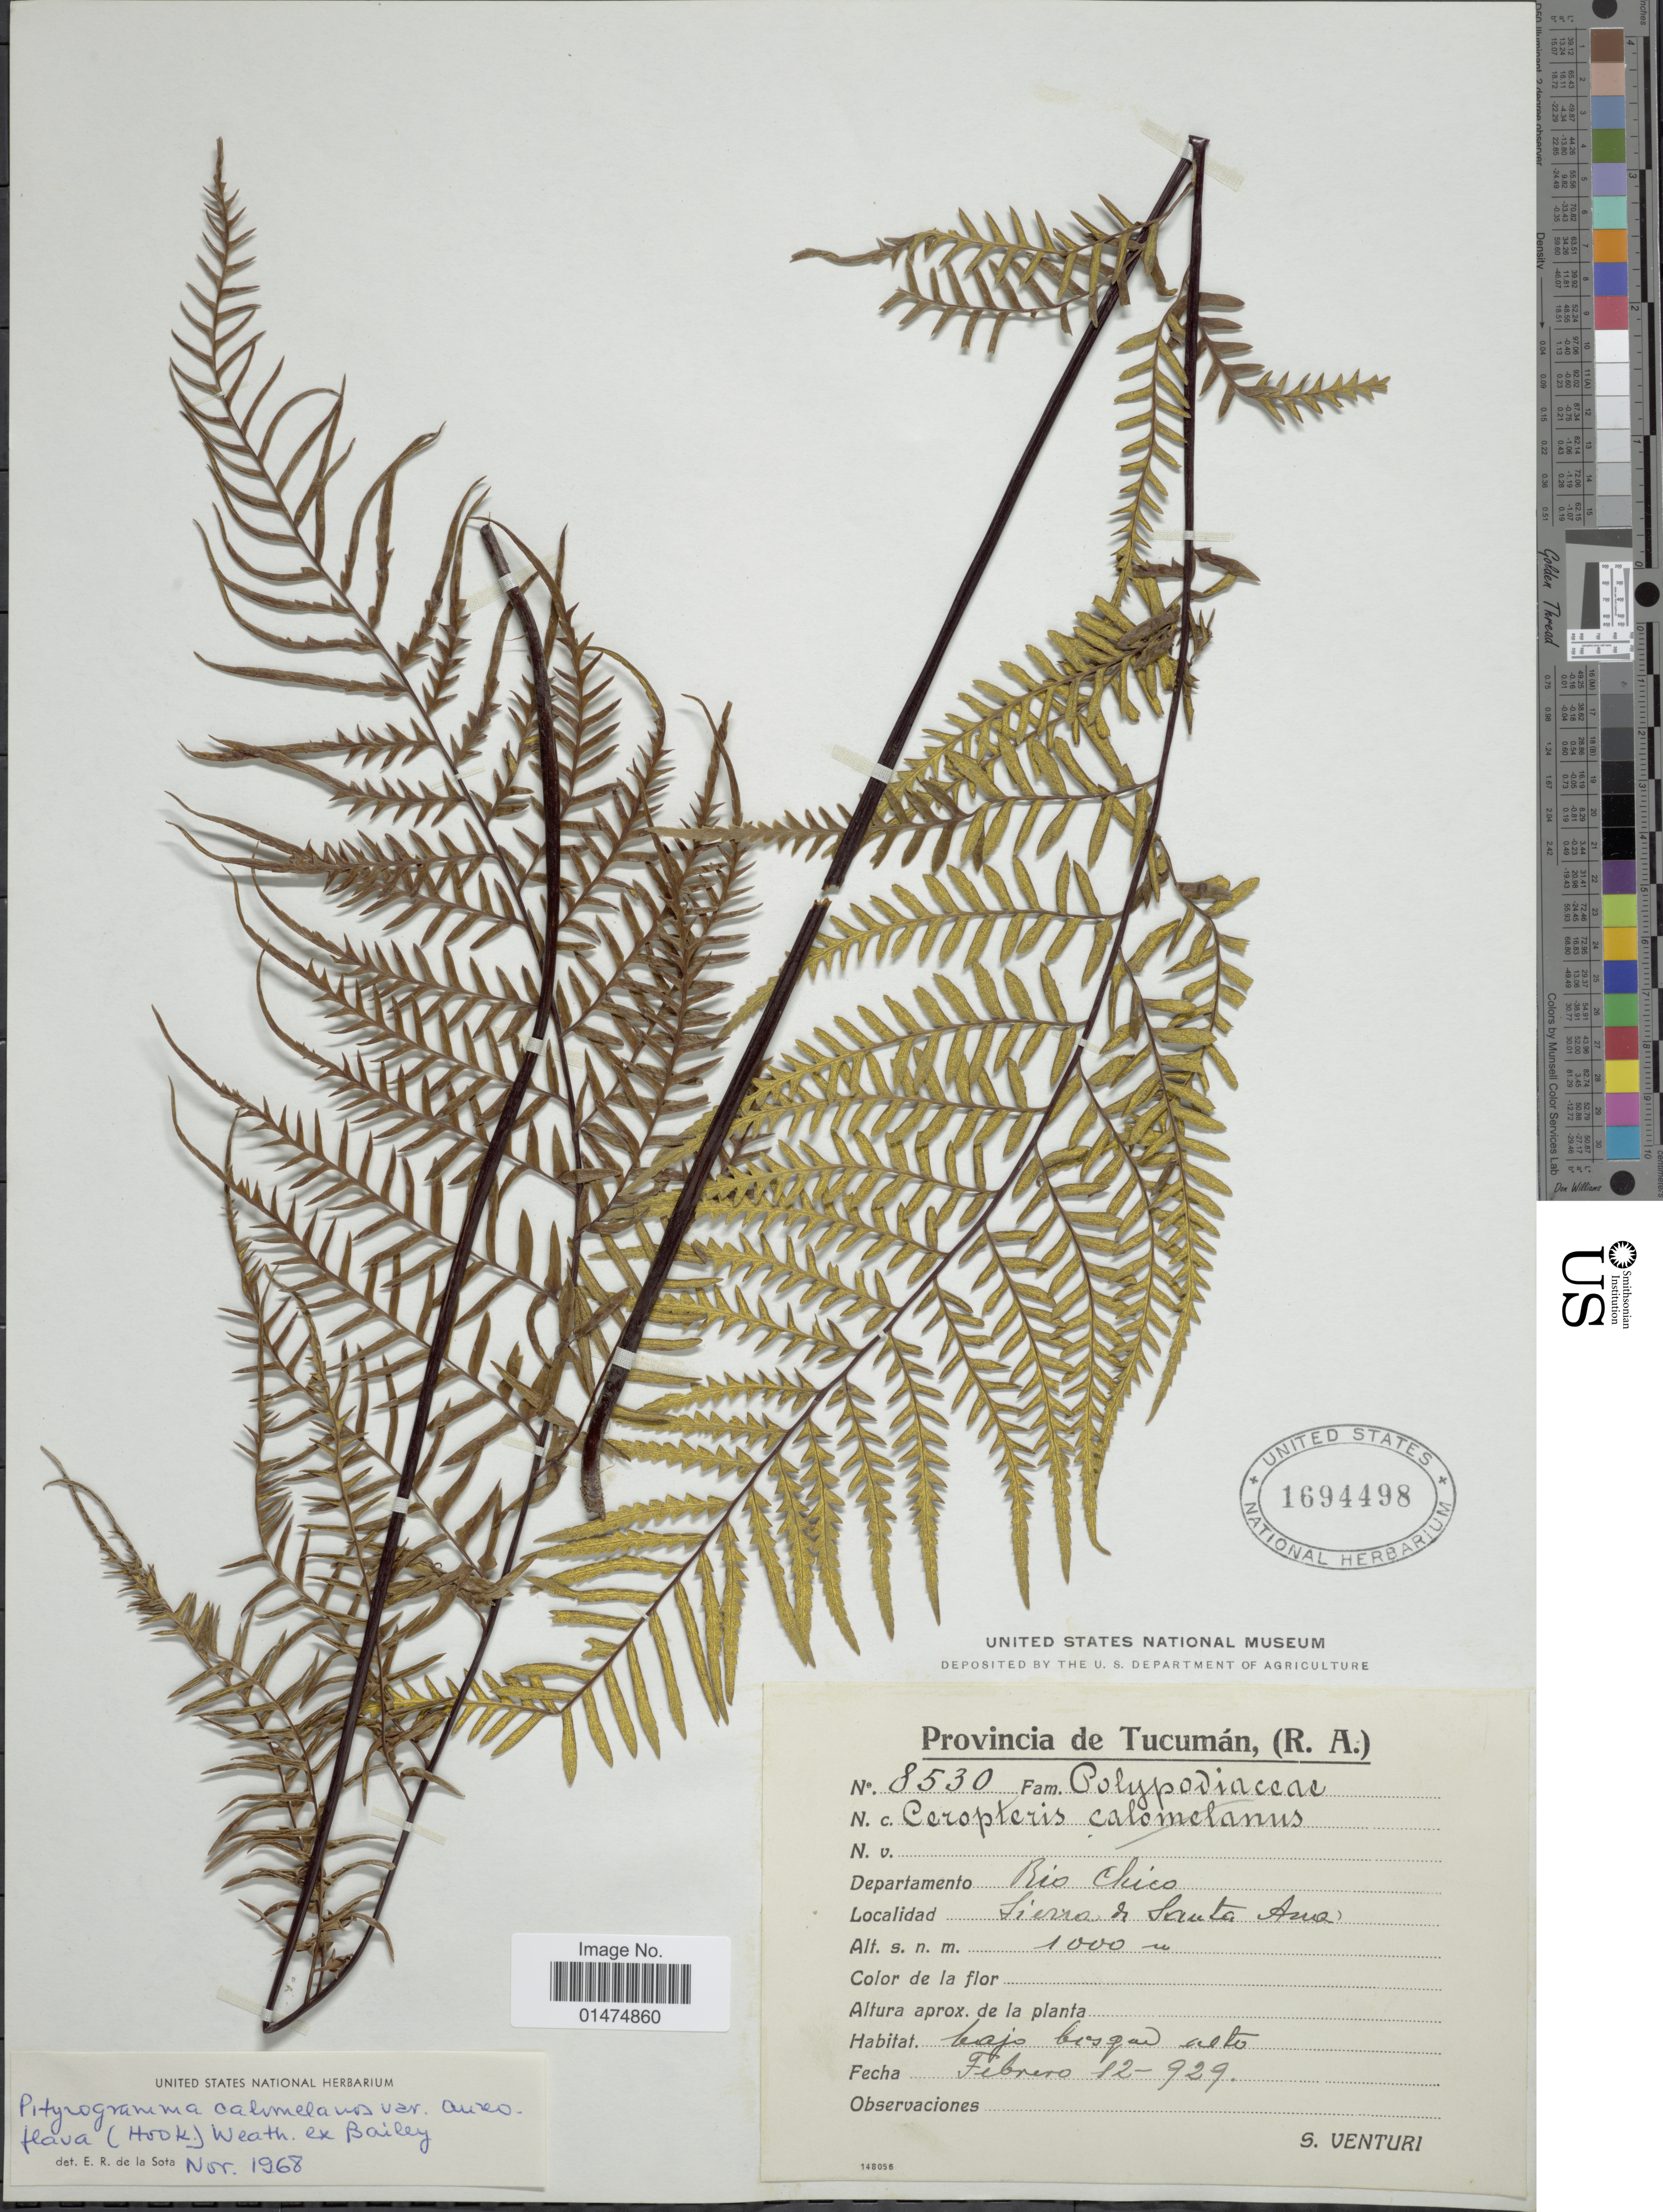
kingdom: Plantae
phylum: Tracheophyta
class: Polypodiopsida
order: Polypodiales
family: Pteridaceae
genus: Pityrogramma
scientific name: Pityrogramma calomelanos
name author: (L.) Link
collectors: S. Venturi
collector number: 8530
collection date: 1929-02-12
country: Argentina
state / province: Tucuman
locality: Provincia de Tucuman, (R.A.), Rio Chico, Sierra Santa Ana.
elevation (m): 1000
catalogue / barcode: US 1694498